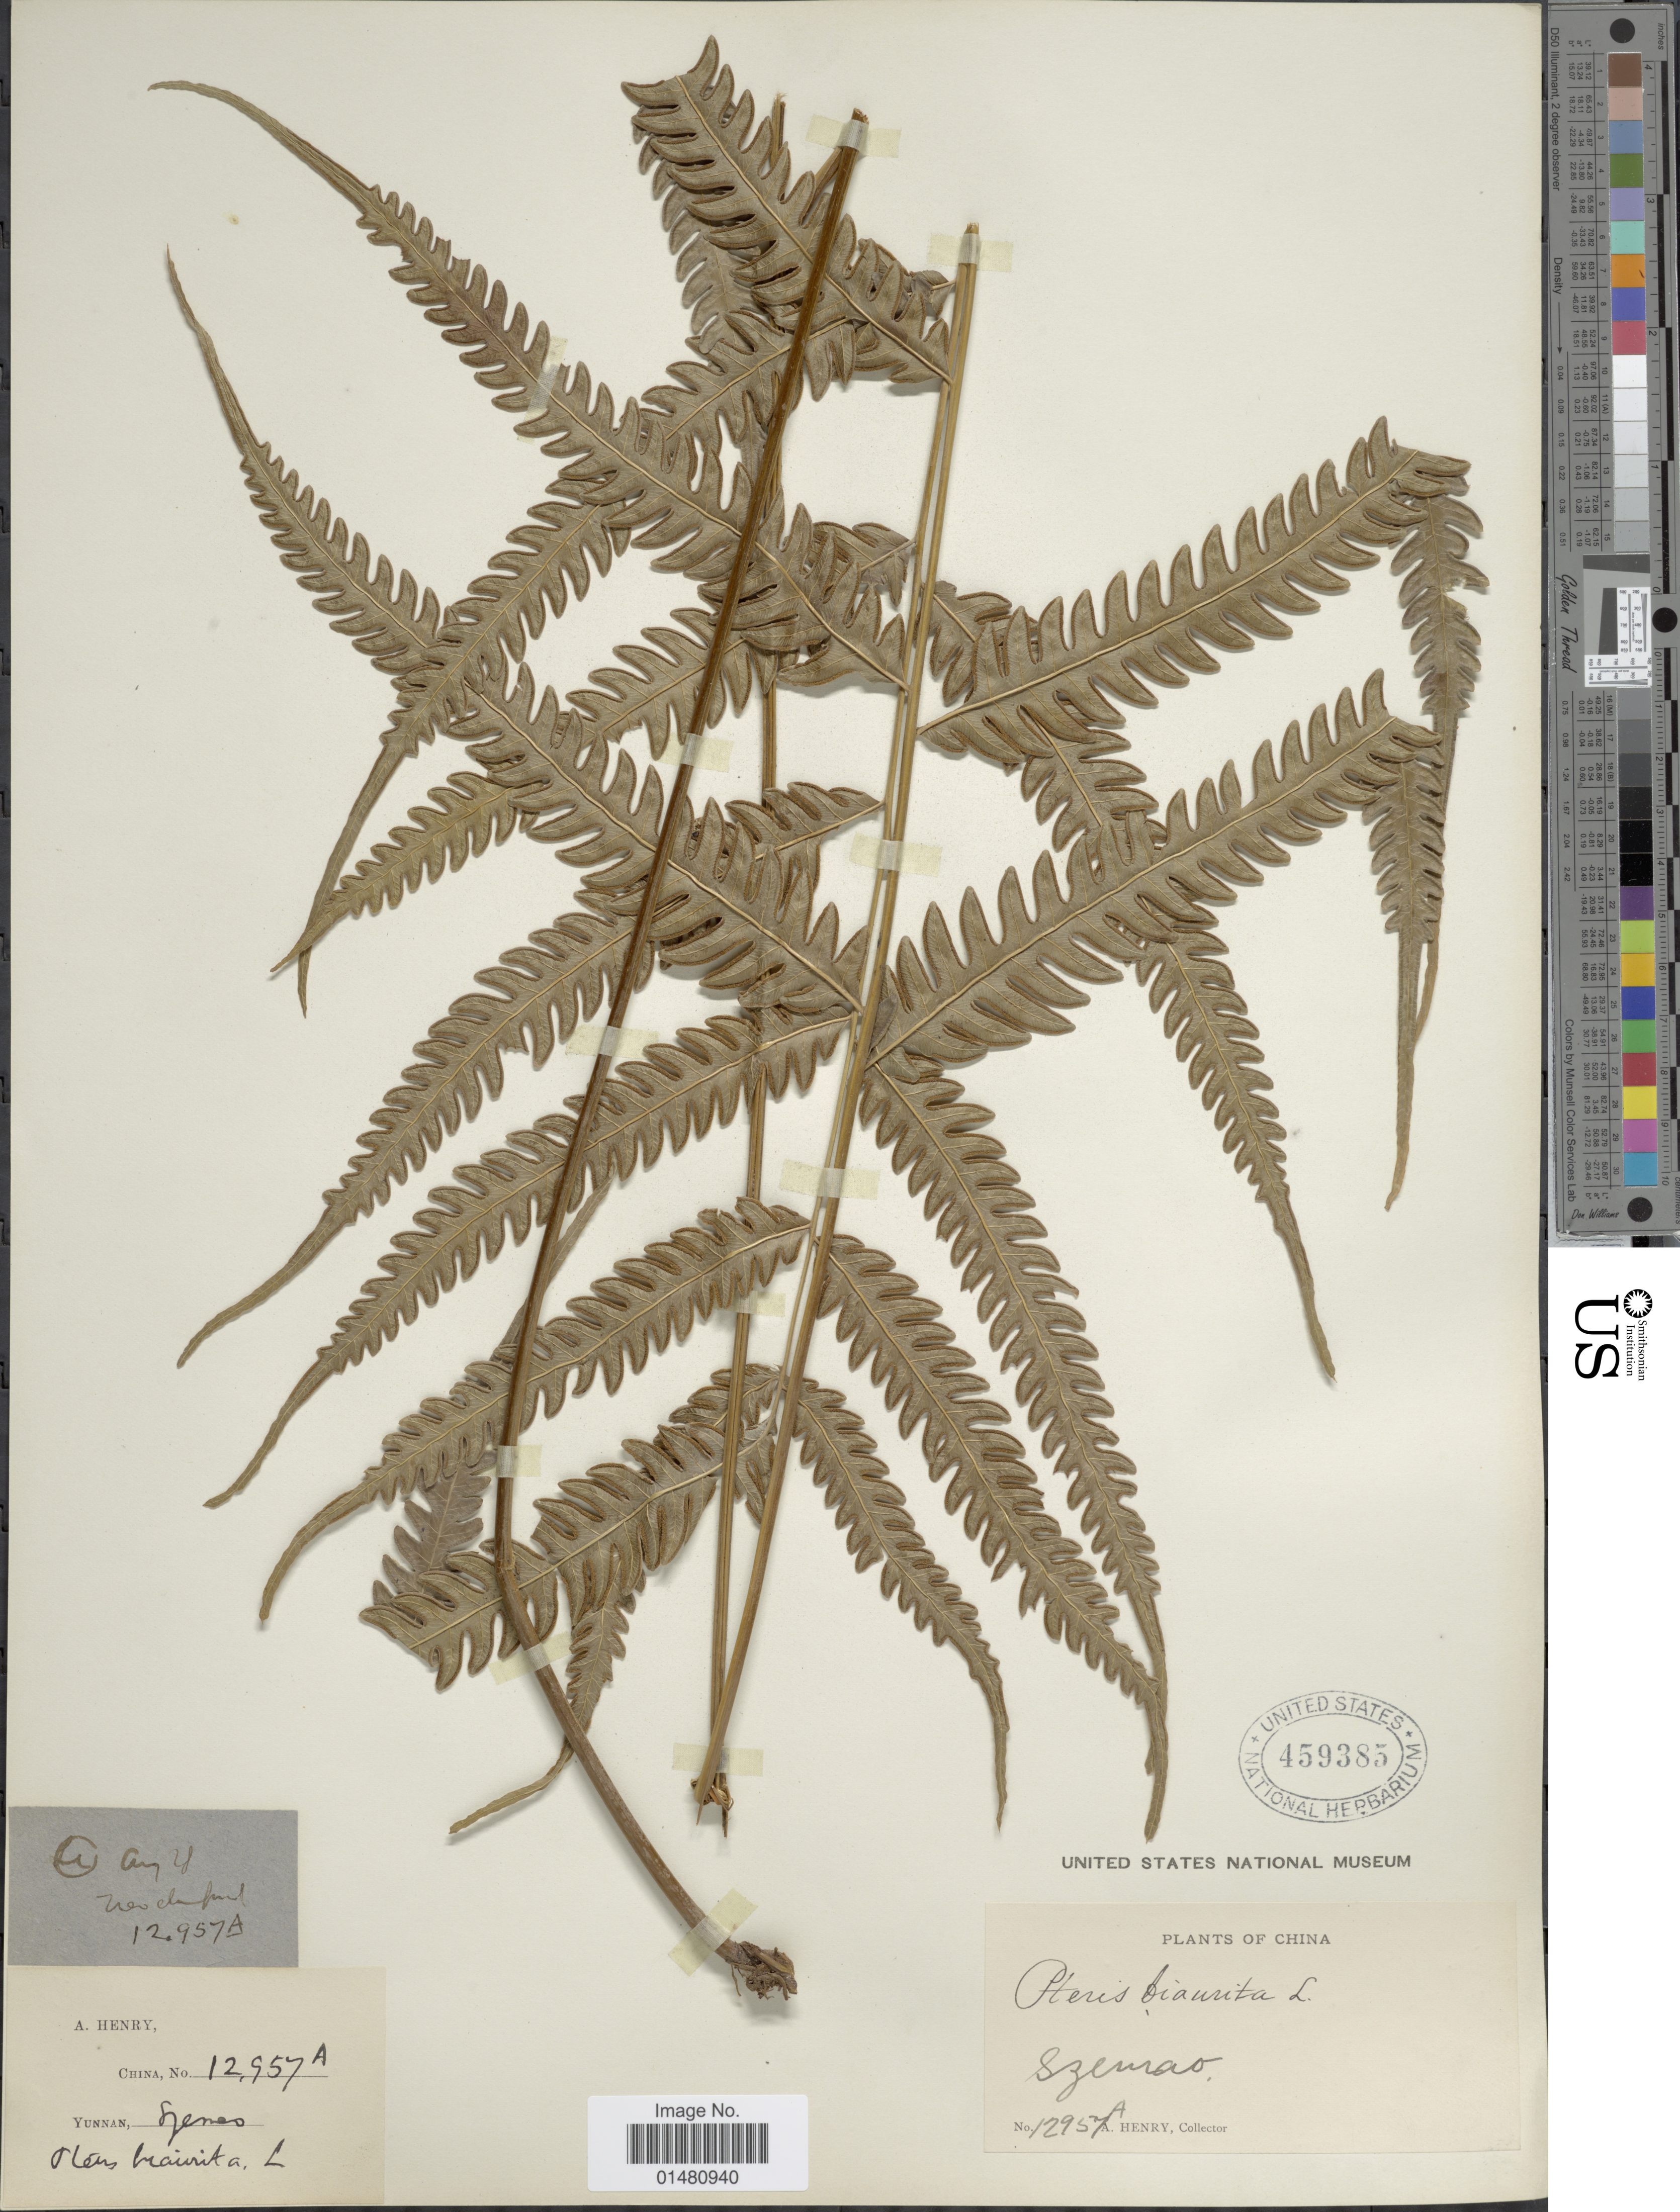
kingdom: Plantae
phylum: Tracheophyta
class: Polypodiopsida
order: Polypodiales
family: Pteridaceae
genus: Pteris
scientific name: Pteris quadriaurita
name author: Retz.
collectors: A. Henry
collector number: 12957 A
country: China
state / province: Yunnan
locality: Szemao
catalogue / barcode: US 459385